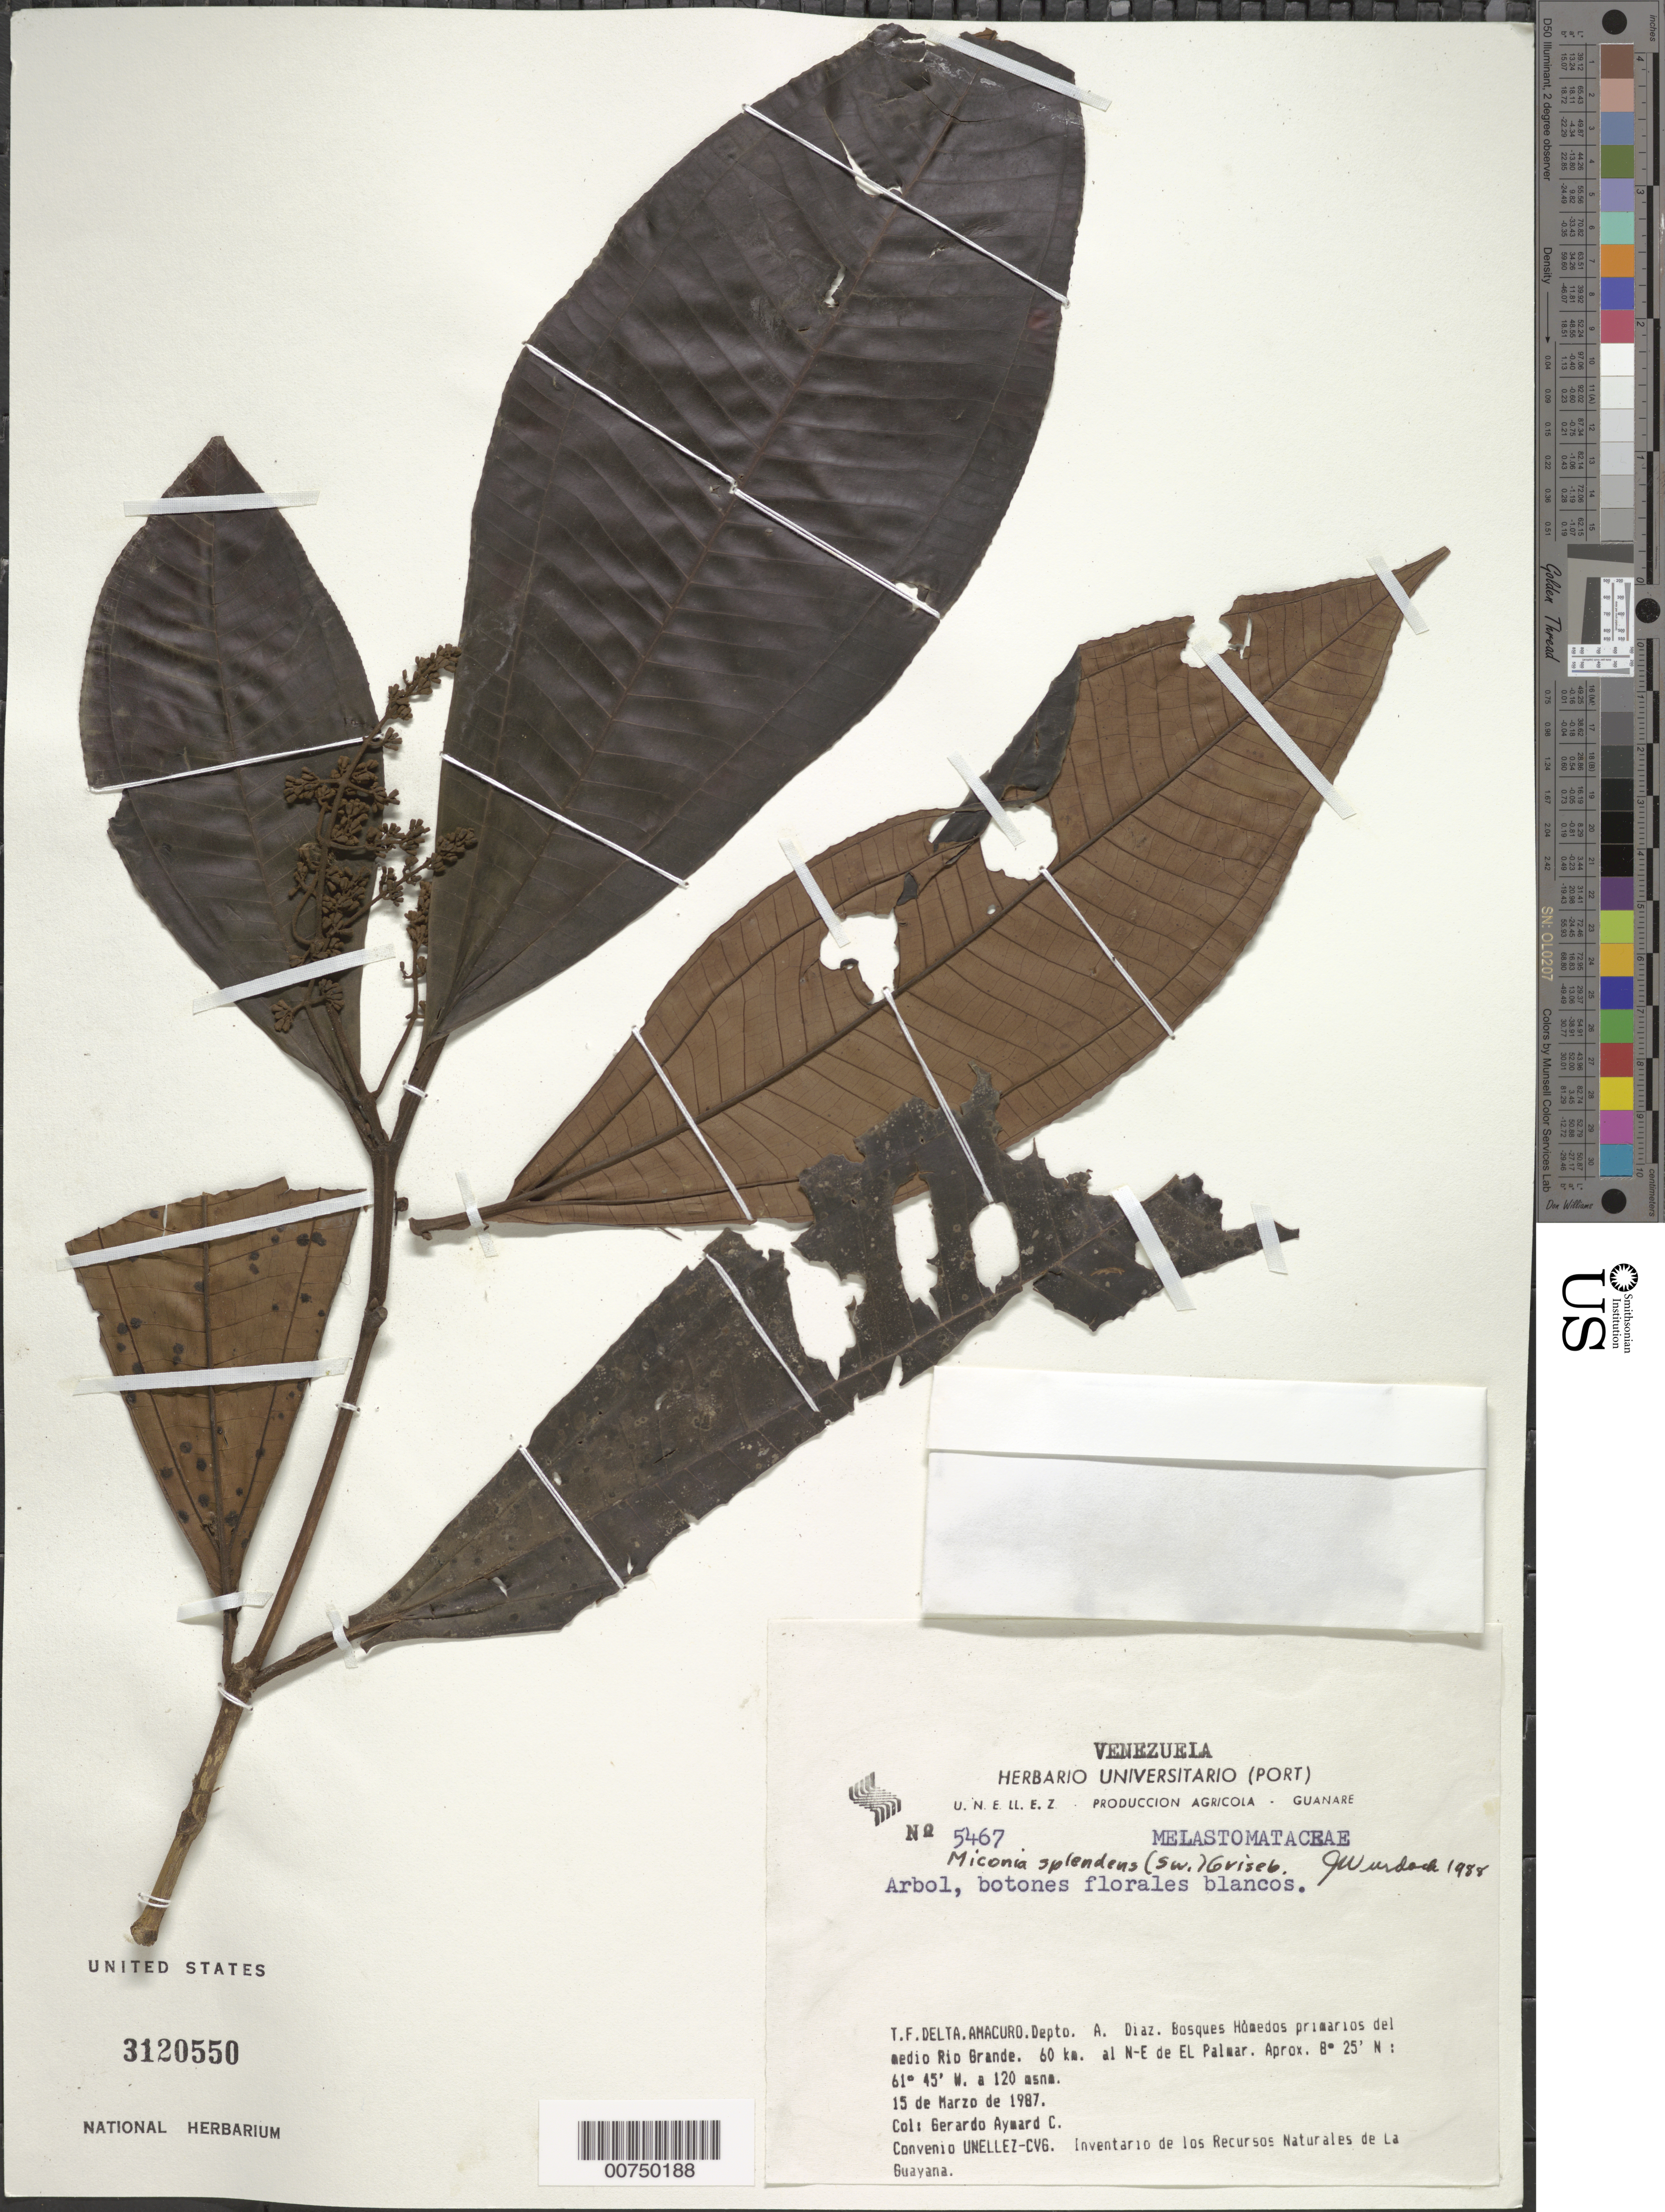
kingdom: Plantae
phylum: Tracheophyta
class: Magnoliopsida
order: Myrtales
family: Melastomataceae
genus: Miconia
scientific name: Miconia splendens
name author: (Sw.) Griseb.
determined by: Wurdack, John J., (US), US (UNITED STATES)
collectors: G. A. Aymard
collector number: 5467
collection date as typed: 15-Mar-87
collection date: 1987-03-15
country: Venezuela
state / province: Delta Amacuro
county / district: Antonio Díaz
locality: Río Grande, 60 km NE of El Palmar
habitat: Wet forest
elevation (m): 120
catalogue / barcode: US 3120550